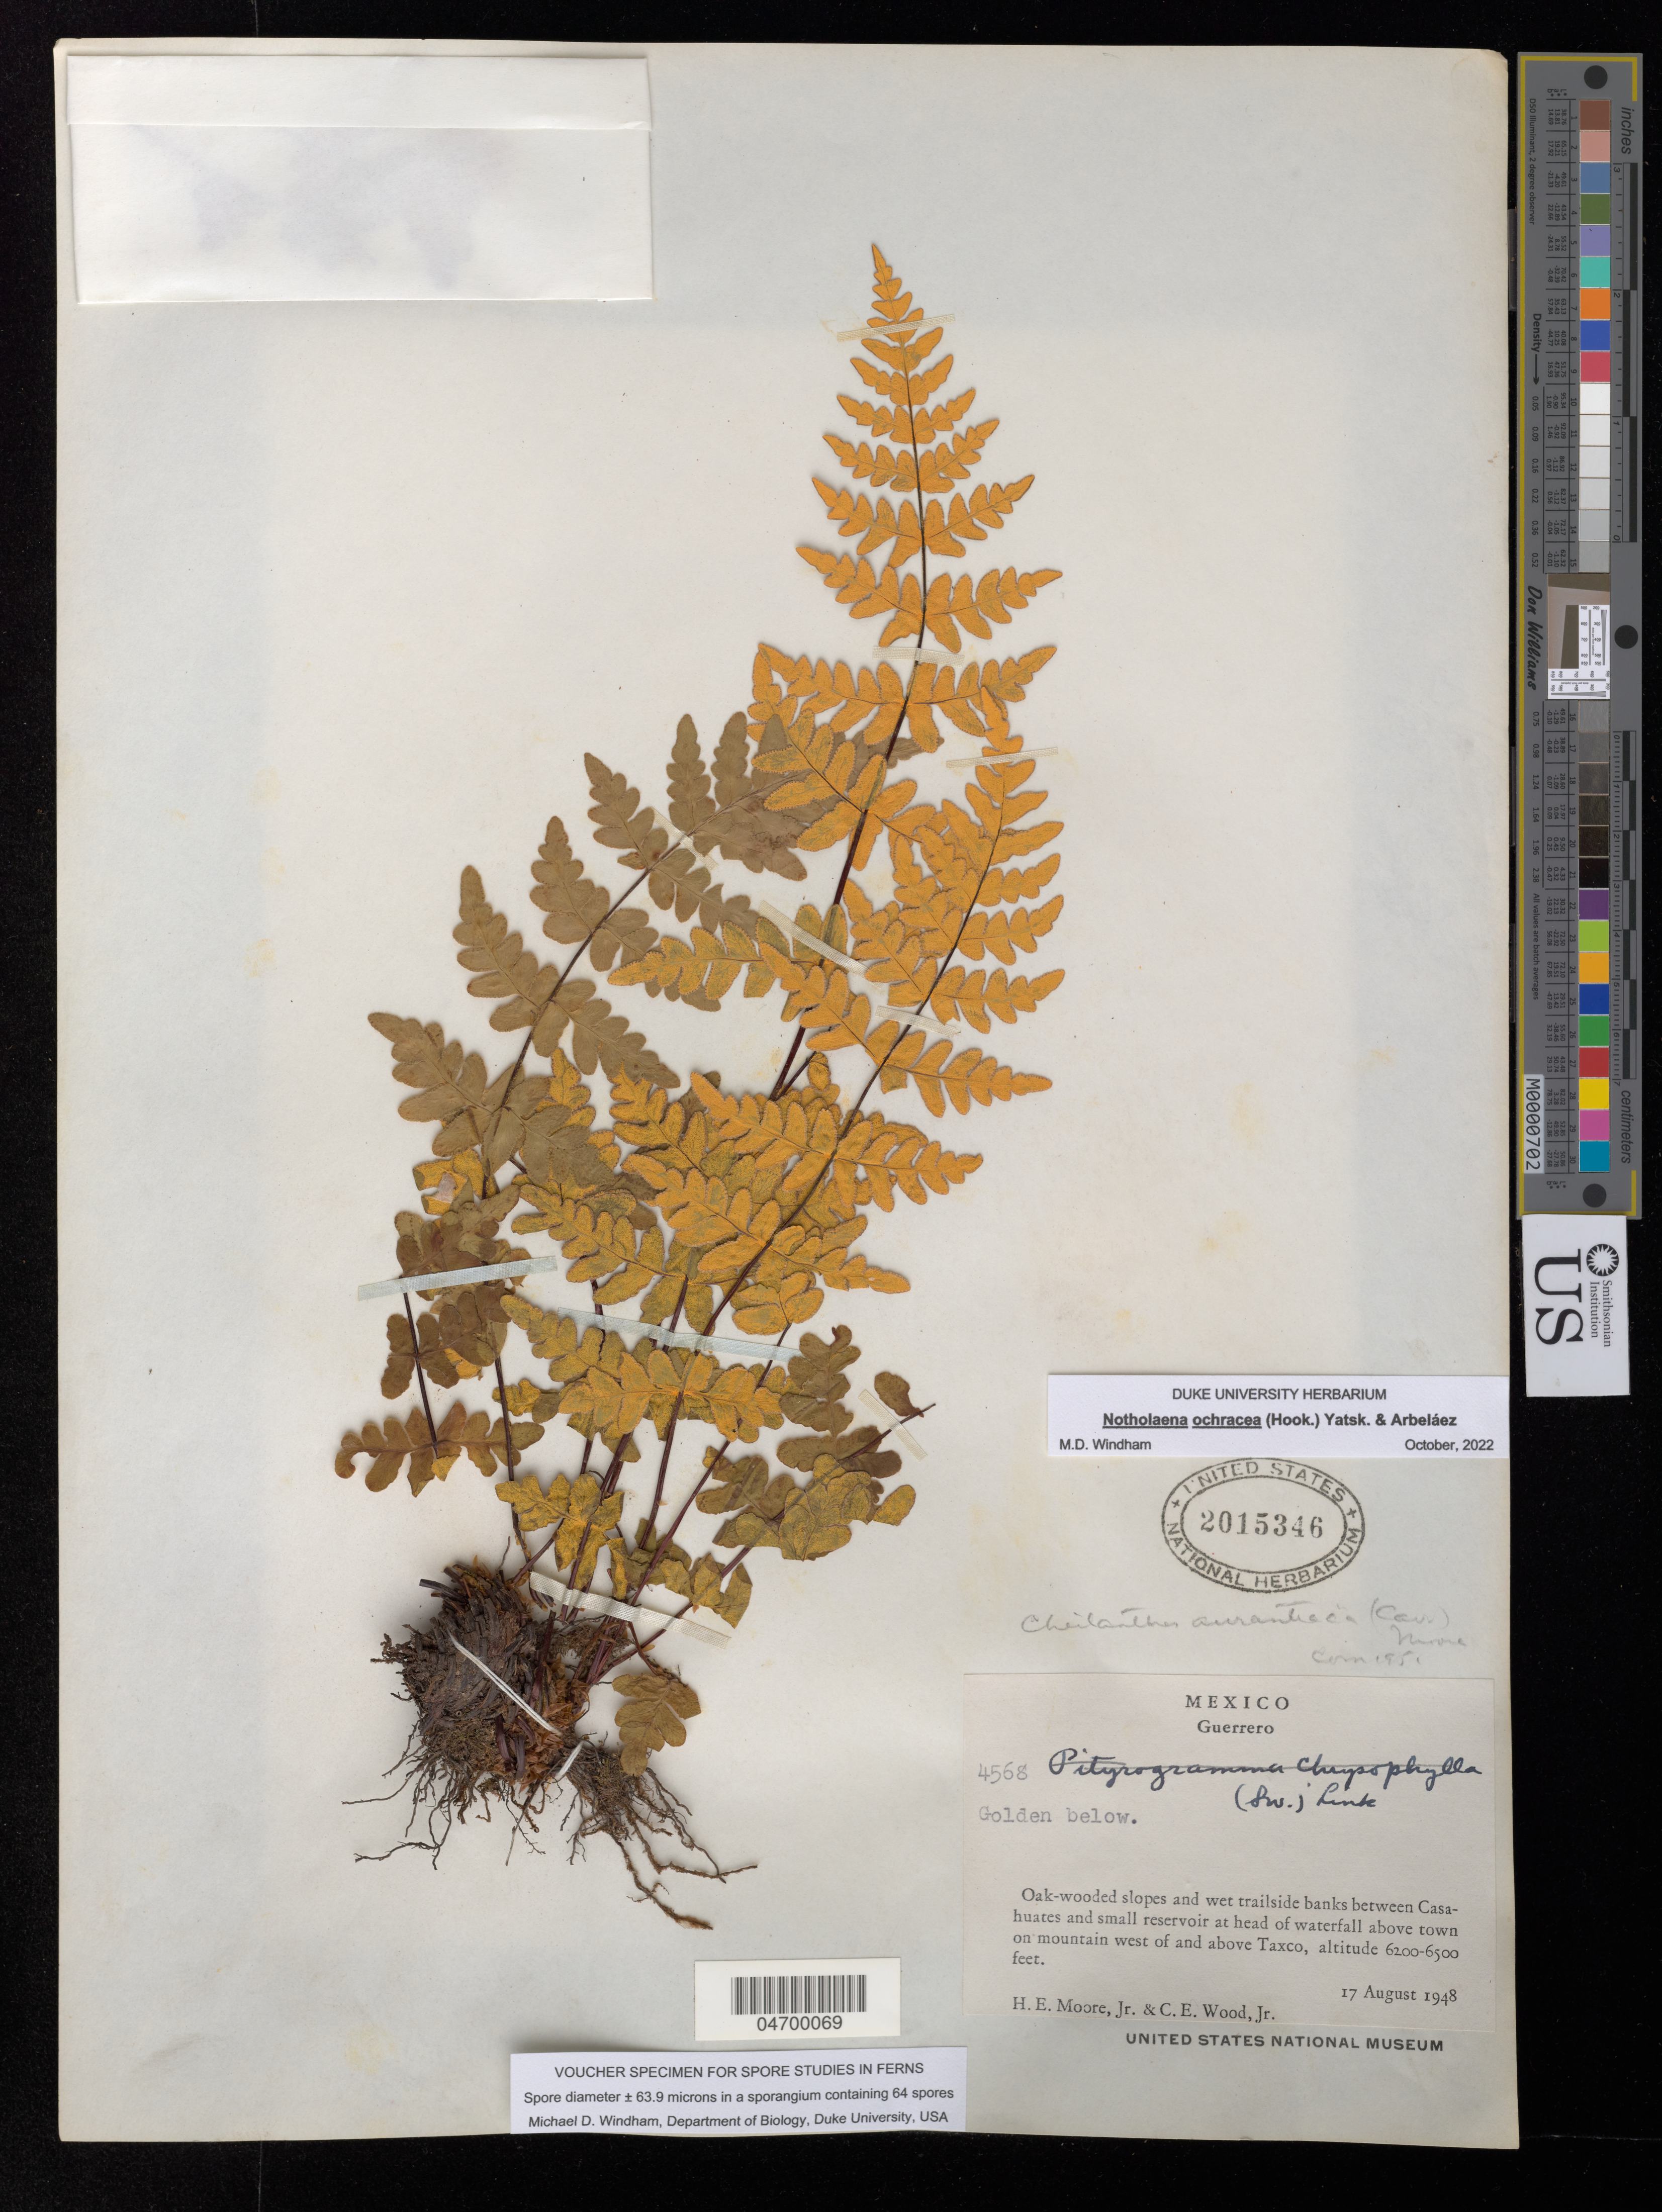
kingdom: Plantae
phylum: Tracheophyta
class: Polypodiopsida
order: Polypodiales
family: Pteridaceae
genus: Notholaena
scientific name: Notholaena ochracea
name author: (Hook.) Yatsk. & Arbaláez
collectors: H. Moore & C. Wood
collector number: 4568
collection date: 1948-08-17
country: Mexico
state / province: Guerrero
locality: Oak-wooded slopes and wet trailside banks between Casahuates and small reservoir at head of waterfall above town on mountain west of and above Taxco.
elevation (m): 1890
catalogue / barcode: US 2015346